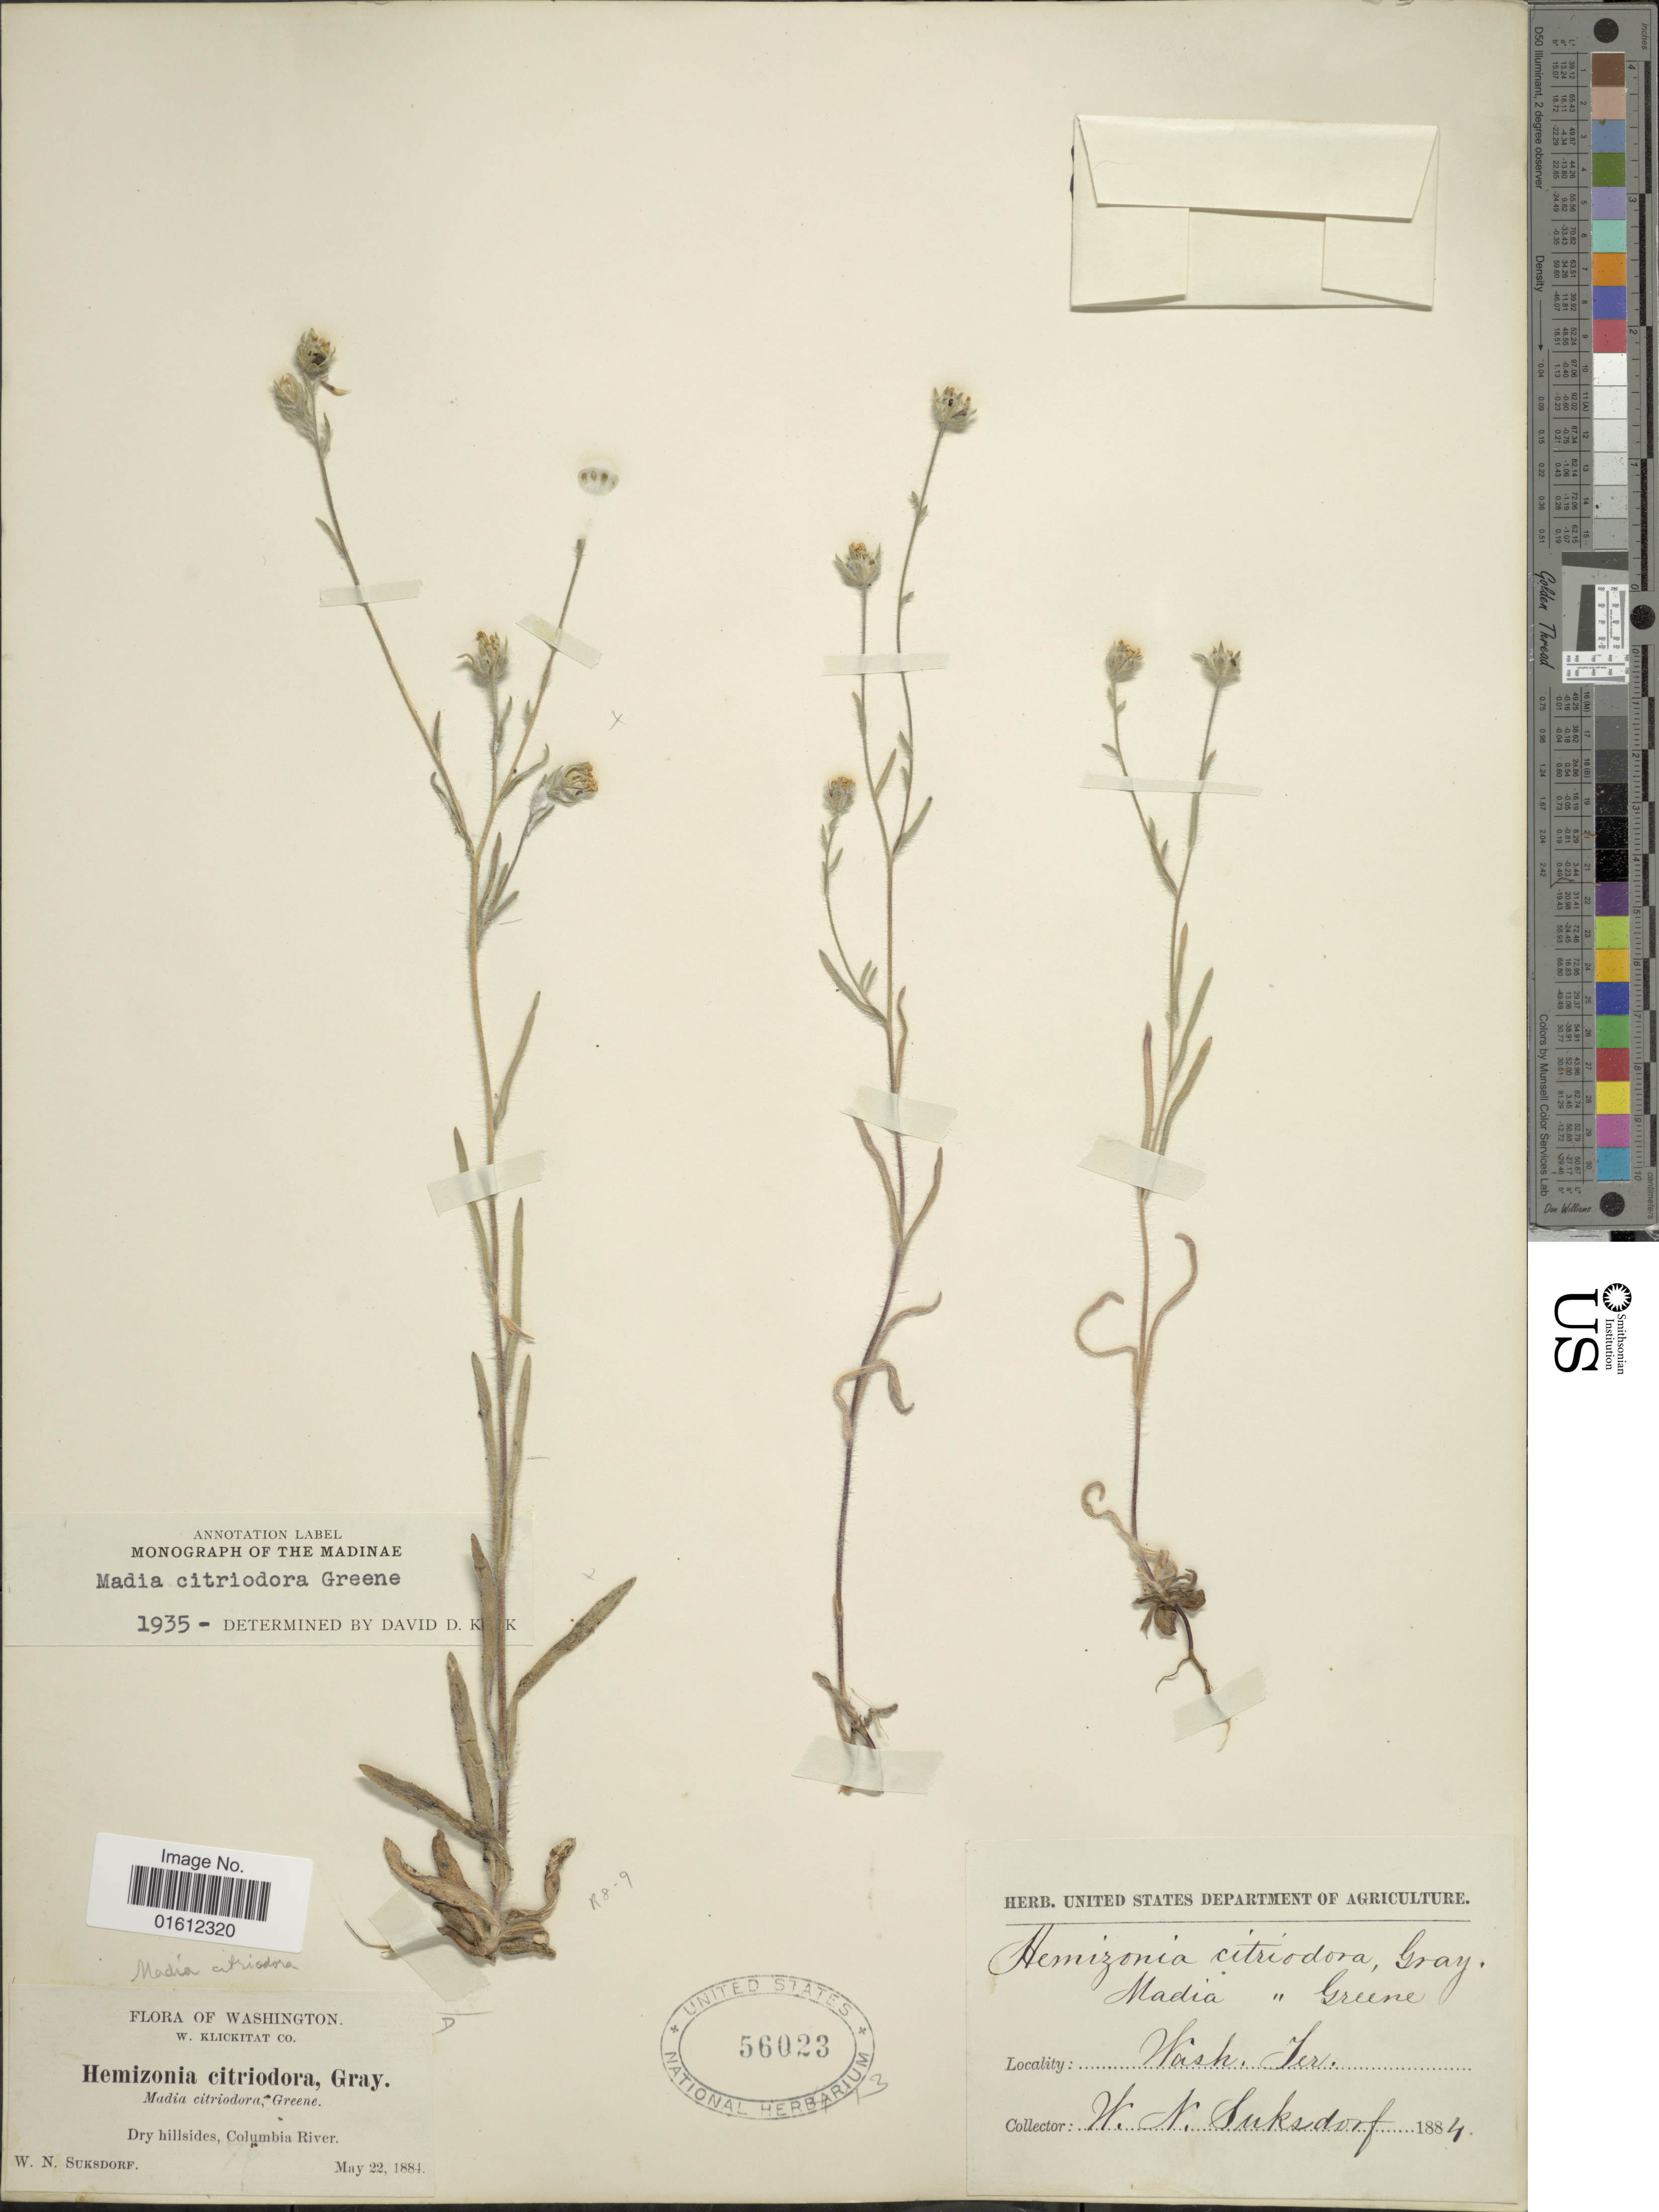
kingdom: Plantae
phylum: Tracheophyta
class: Magnoliopsida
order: Asterales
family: Asteraceae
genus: Madia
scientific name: Madia citriodora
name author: Greene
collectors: W. N. Suksdorf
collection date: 1884-05-22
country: United States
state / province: Washington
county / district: Klickitat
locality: W. Klickitat Co, Dry hillsides, Columbia River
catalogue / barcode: US 56023